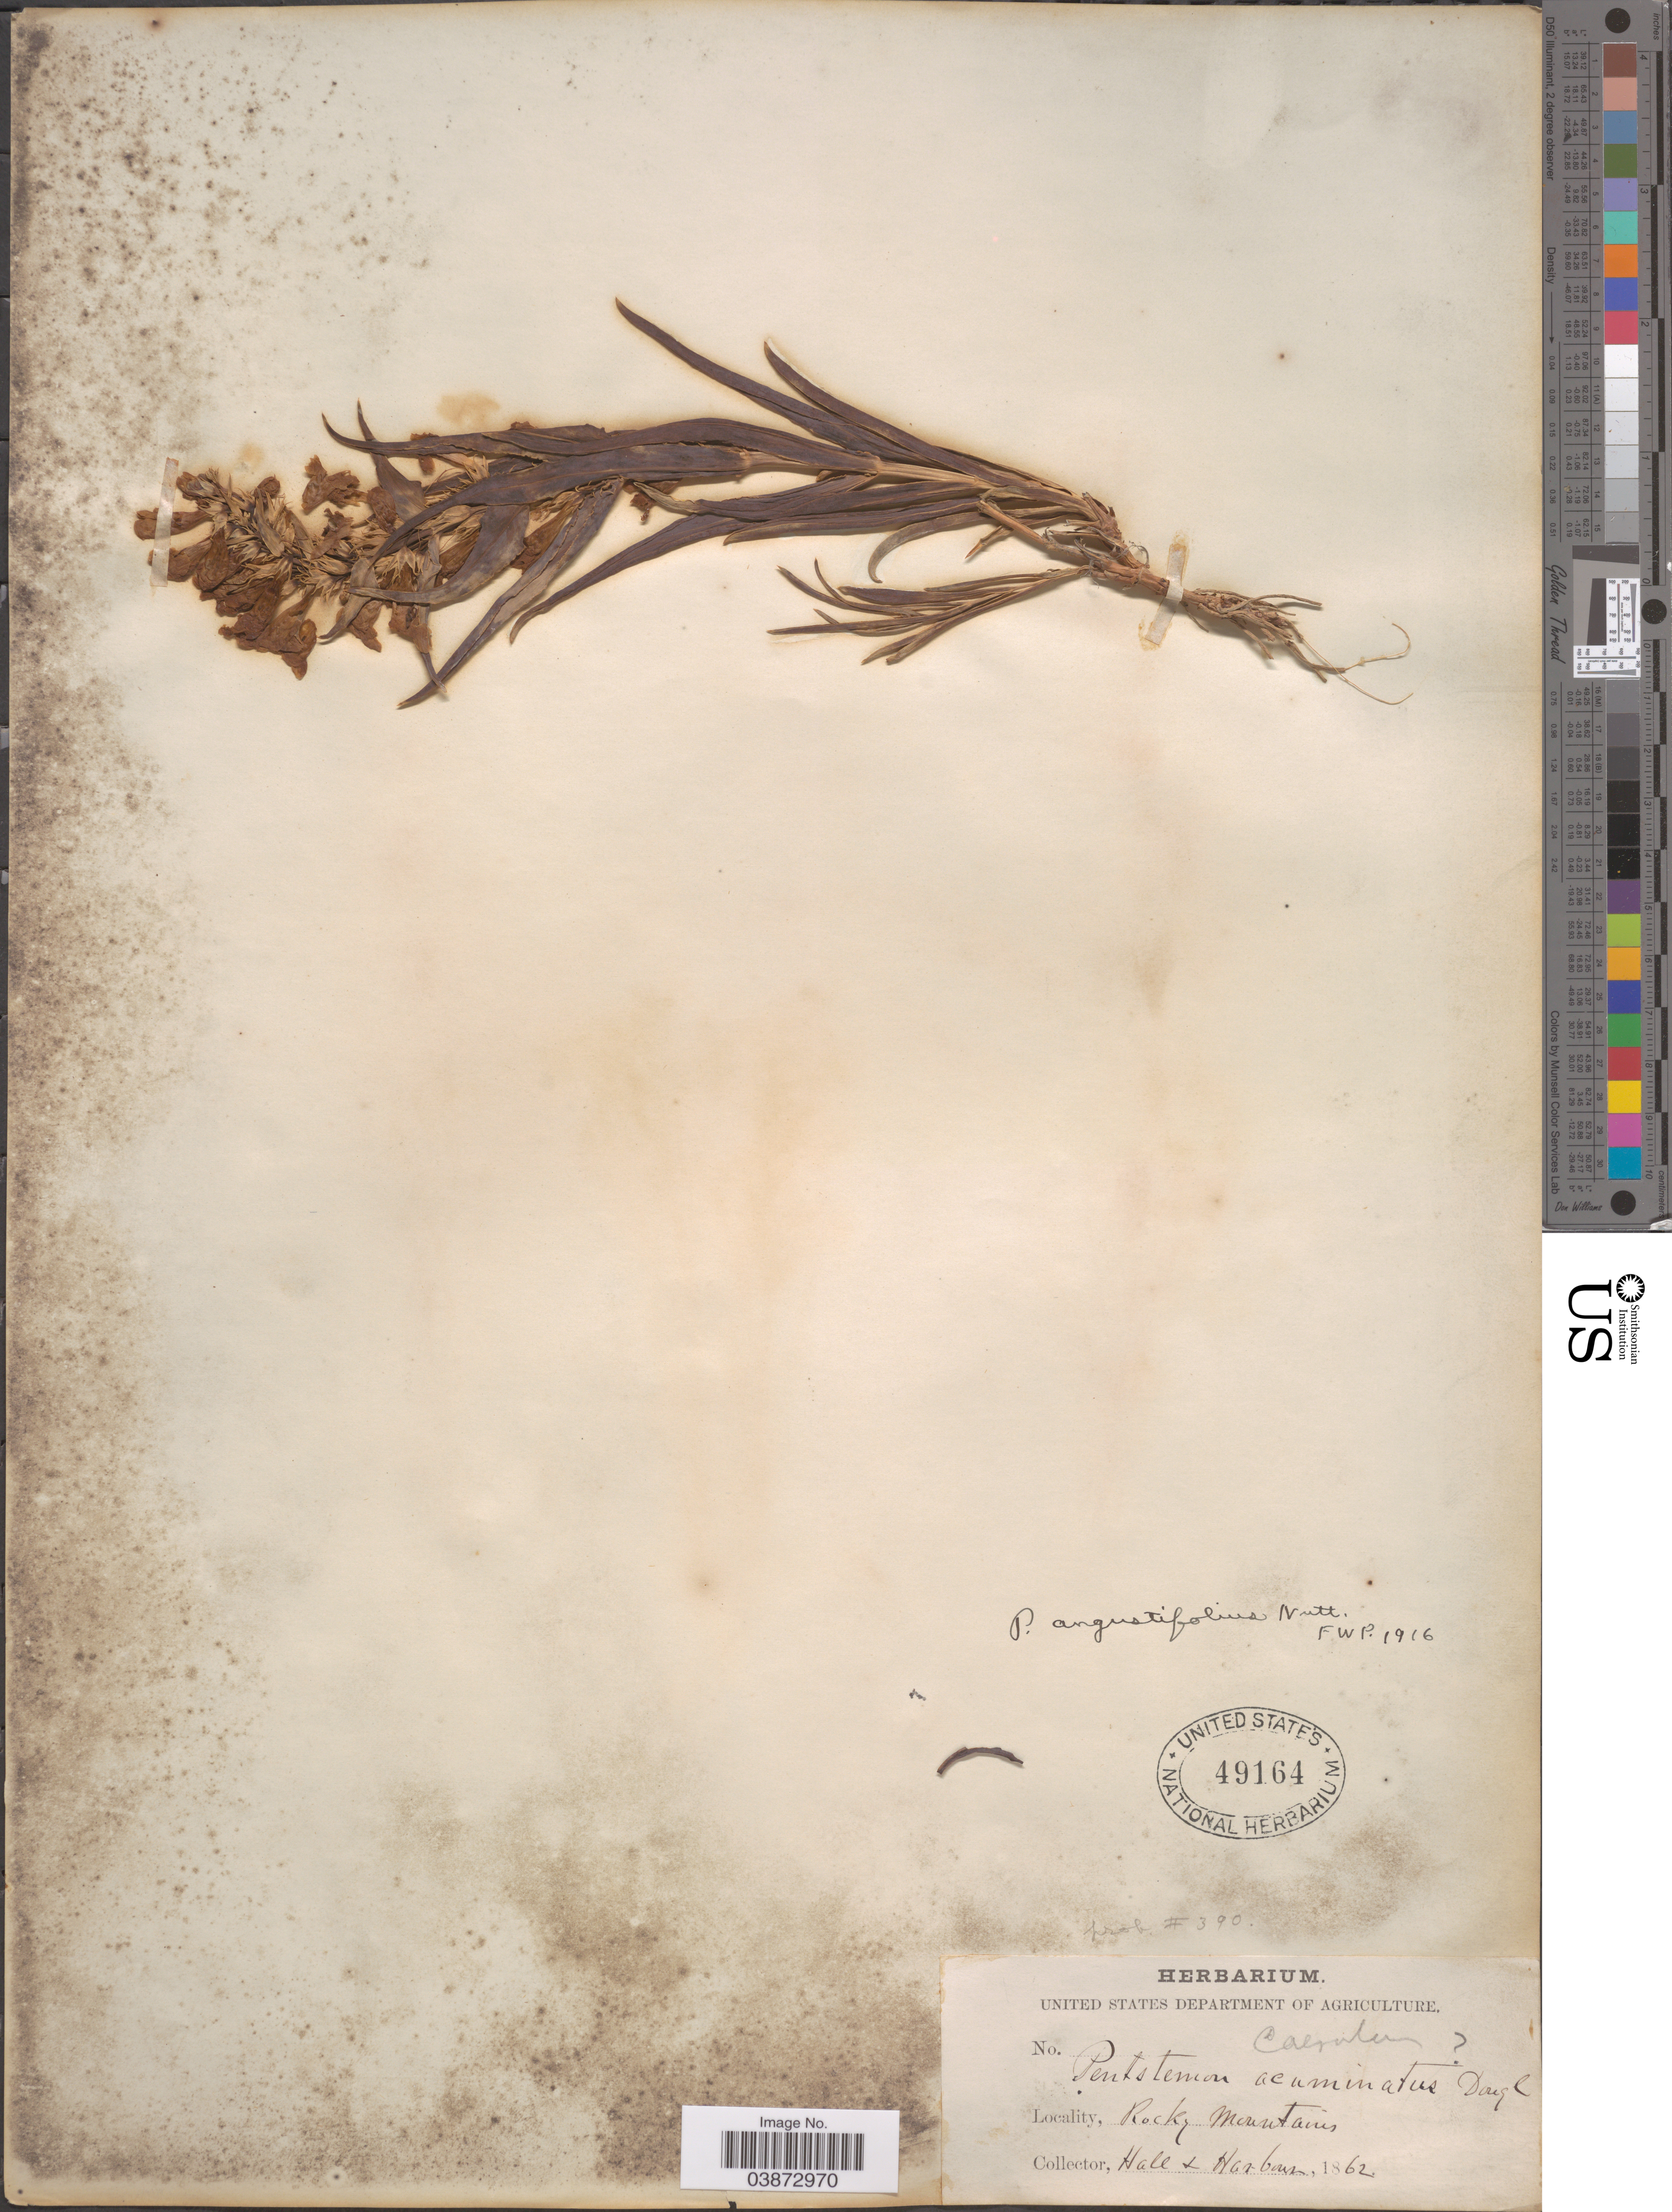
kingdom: Plantae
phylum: Tracheophyta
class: Magnoliopsida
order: Lamiales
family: Plantaginaceae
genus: Penstemon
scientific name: Penstemon angustifolius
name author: Nutt. ex Pursh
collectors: -- Hall & Harbour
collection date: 1862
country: United States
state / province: Colorado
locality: Rocky Mountains.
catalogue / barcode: US 49164